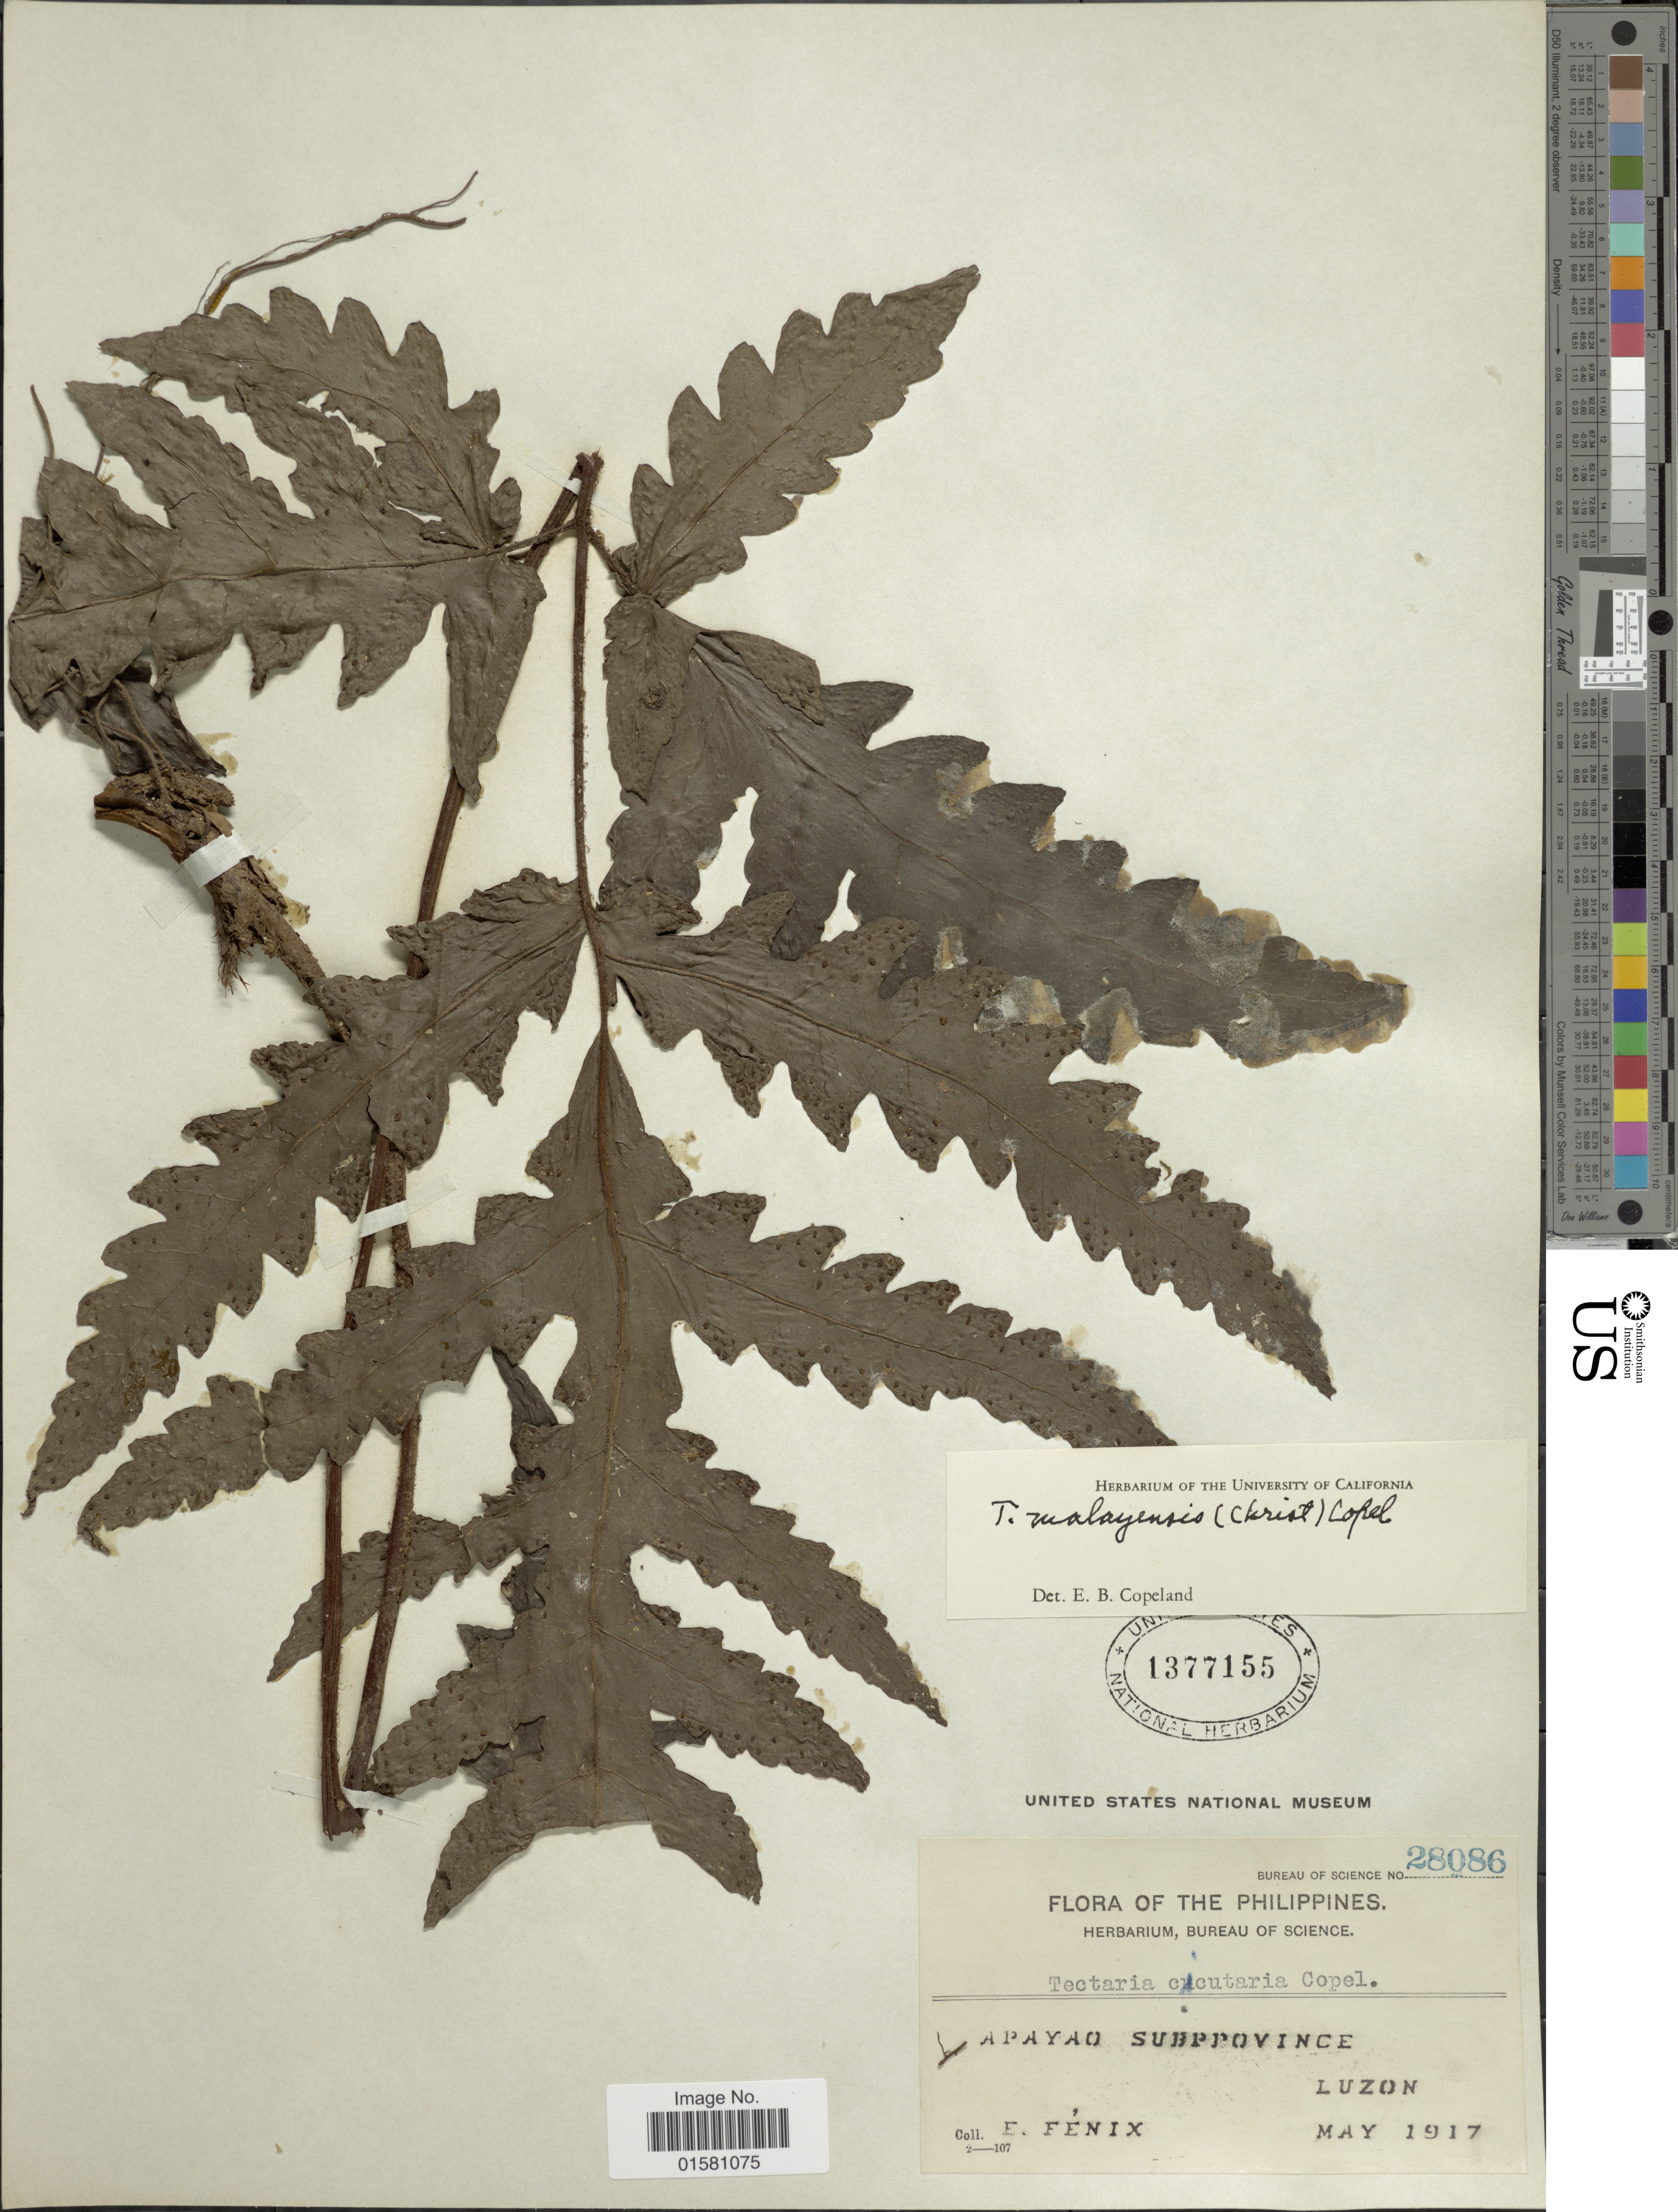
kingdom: Plantae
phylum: Tracheophyta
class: Polypodiopsida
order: Polypodiales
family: Tectariaceae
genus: Tectaria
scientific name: Tectaria griffithii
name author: (Baker) C. Chr.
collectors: E. Fenix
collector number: Bureau of Science 28086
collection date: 1917-05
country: Philippines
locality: Apayao Subprovince, Luzon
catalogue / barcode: US 1377155